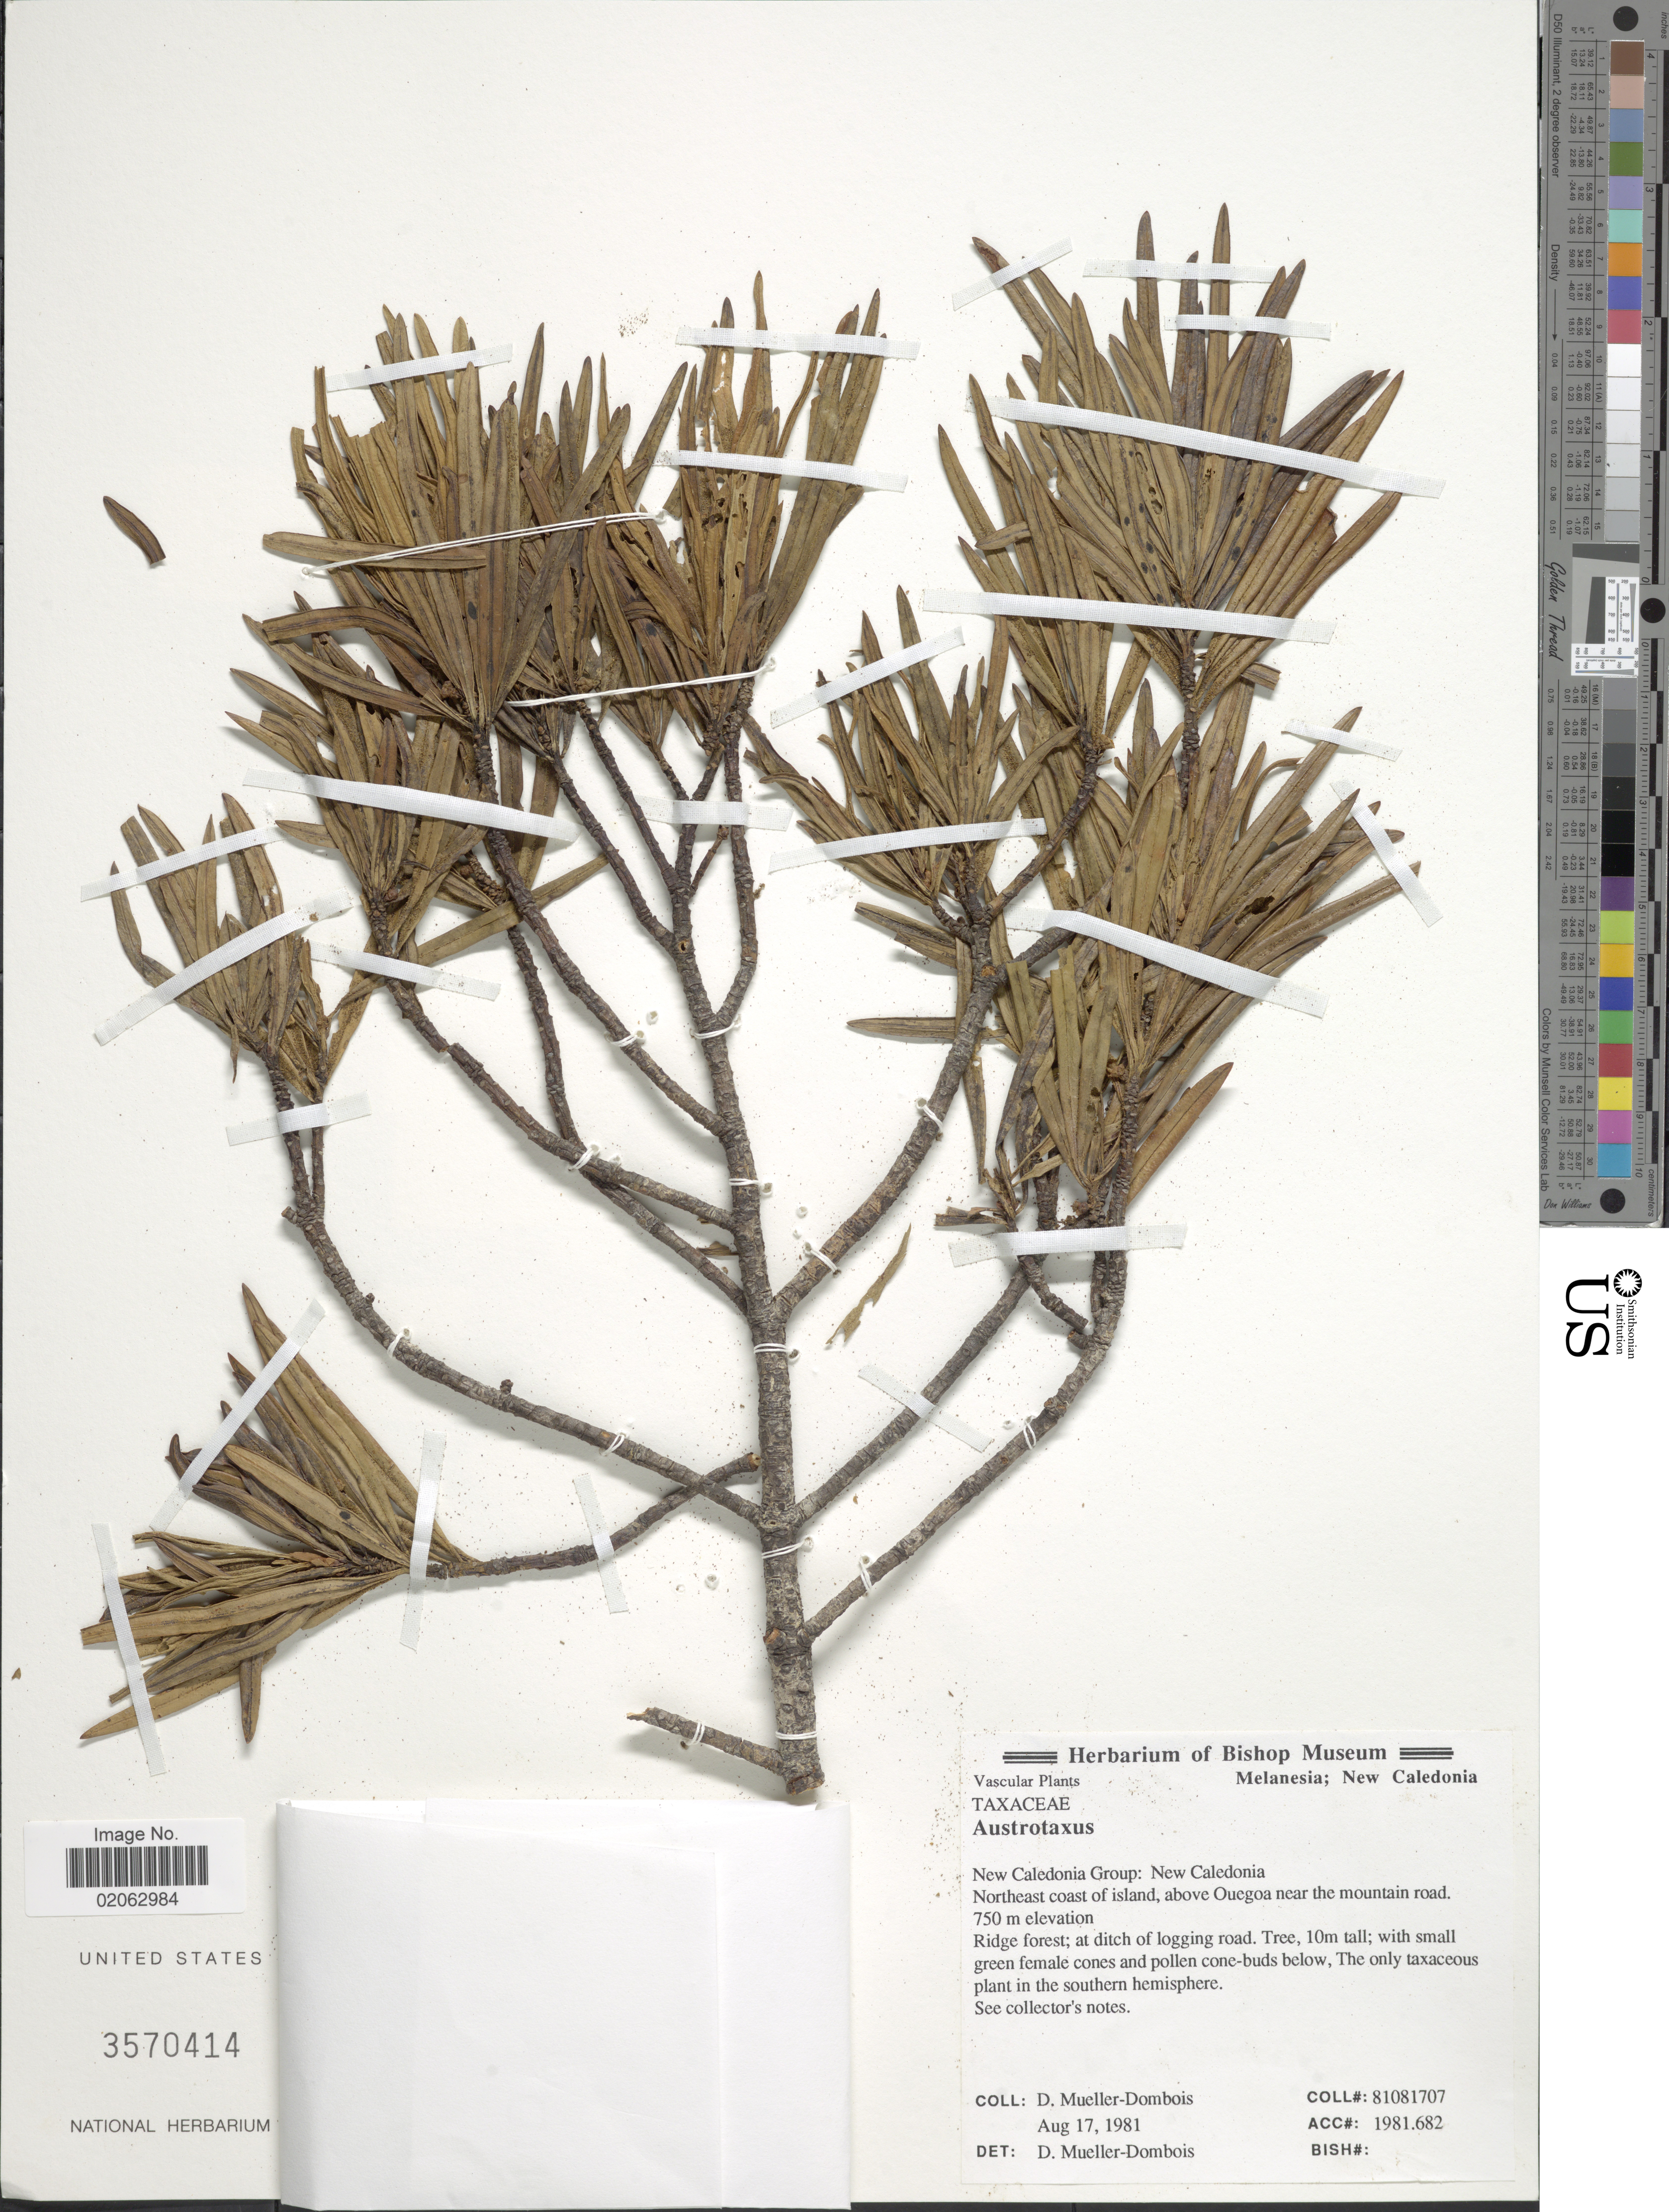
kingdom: Plantae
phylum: Tracheophyta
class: Pinopsida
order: Pinales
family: Taxaceae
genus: Austrotaxus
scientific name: Austrotaxus sp.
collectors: D. Mueller-Dombois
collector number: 81081707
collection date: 1981-08-17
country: New Caledonia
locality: Melanesia, New Caldonia Group, northeast coast of island, above Ouegoa near the mountain road, ridge forest; at ditch of logging road.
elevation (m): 750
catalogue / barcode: US 3570414